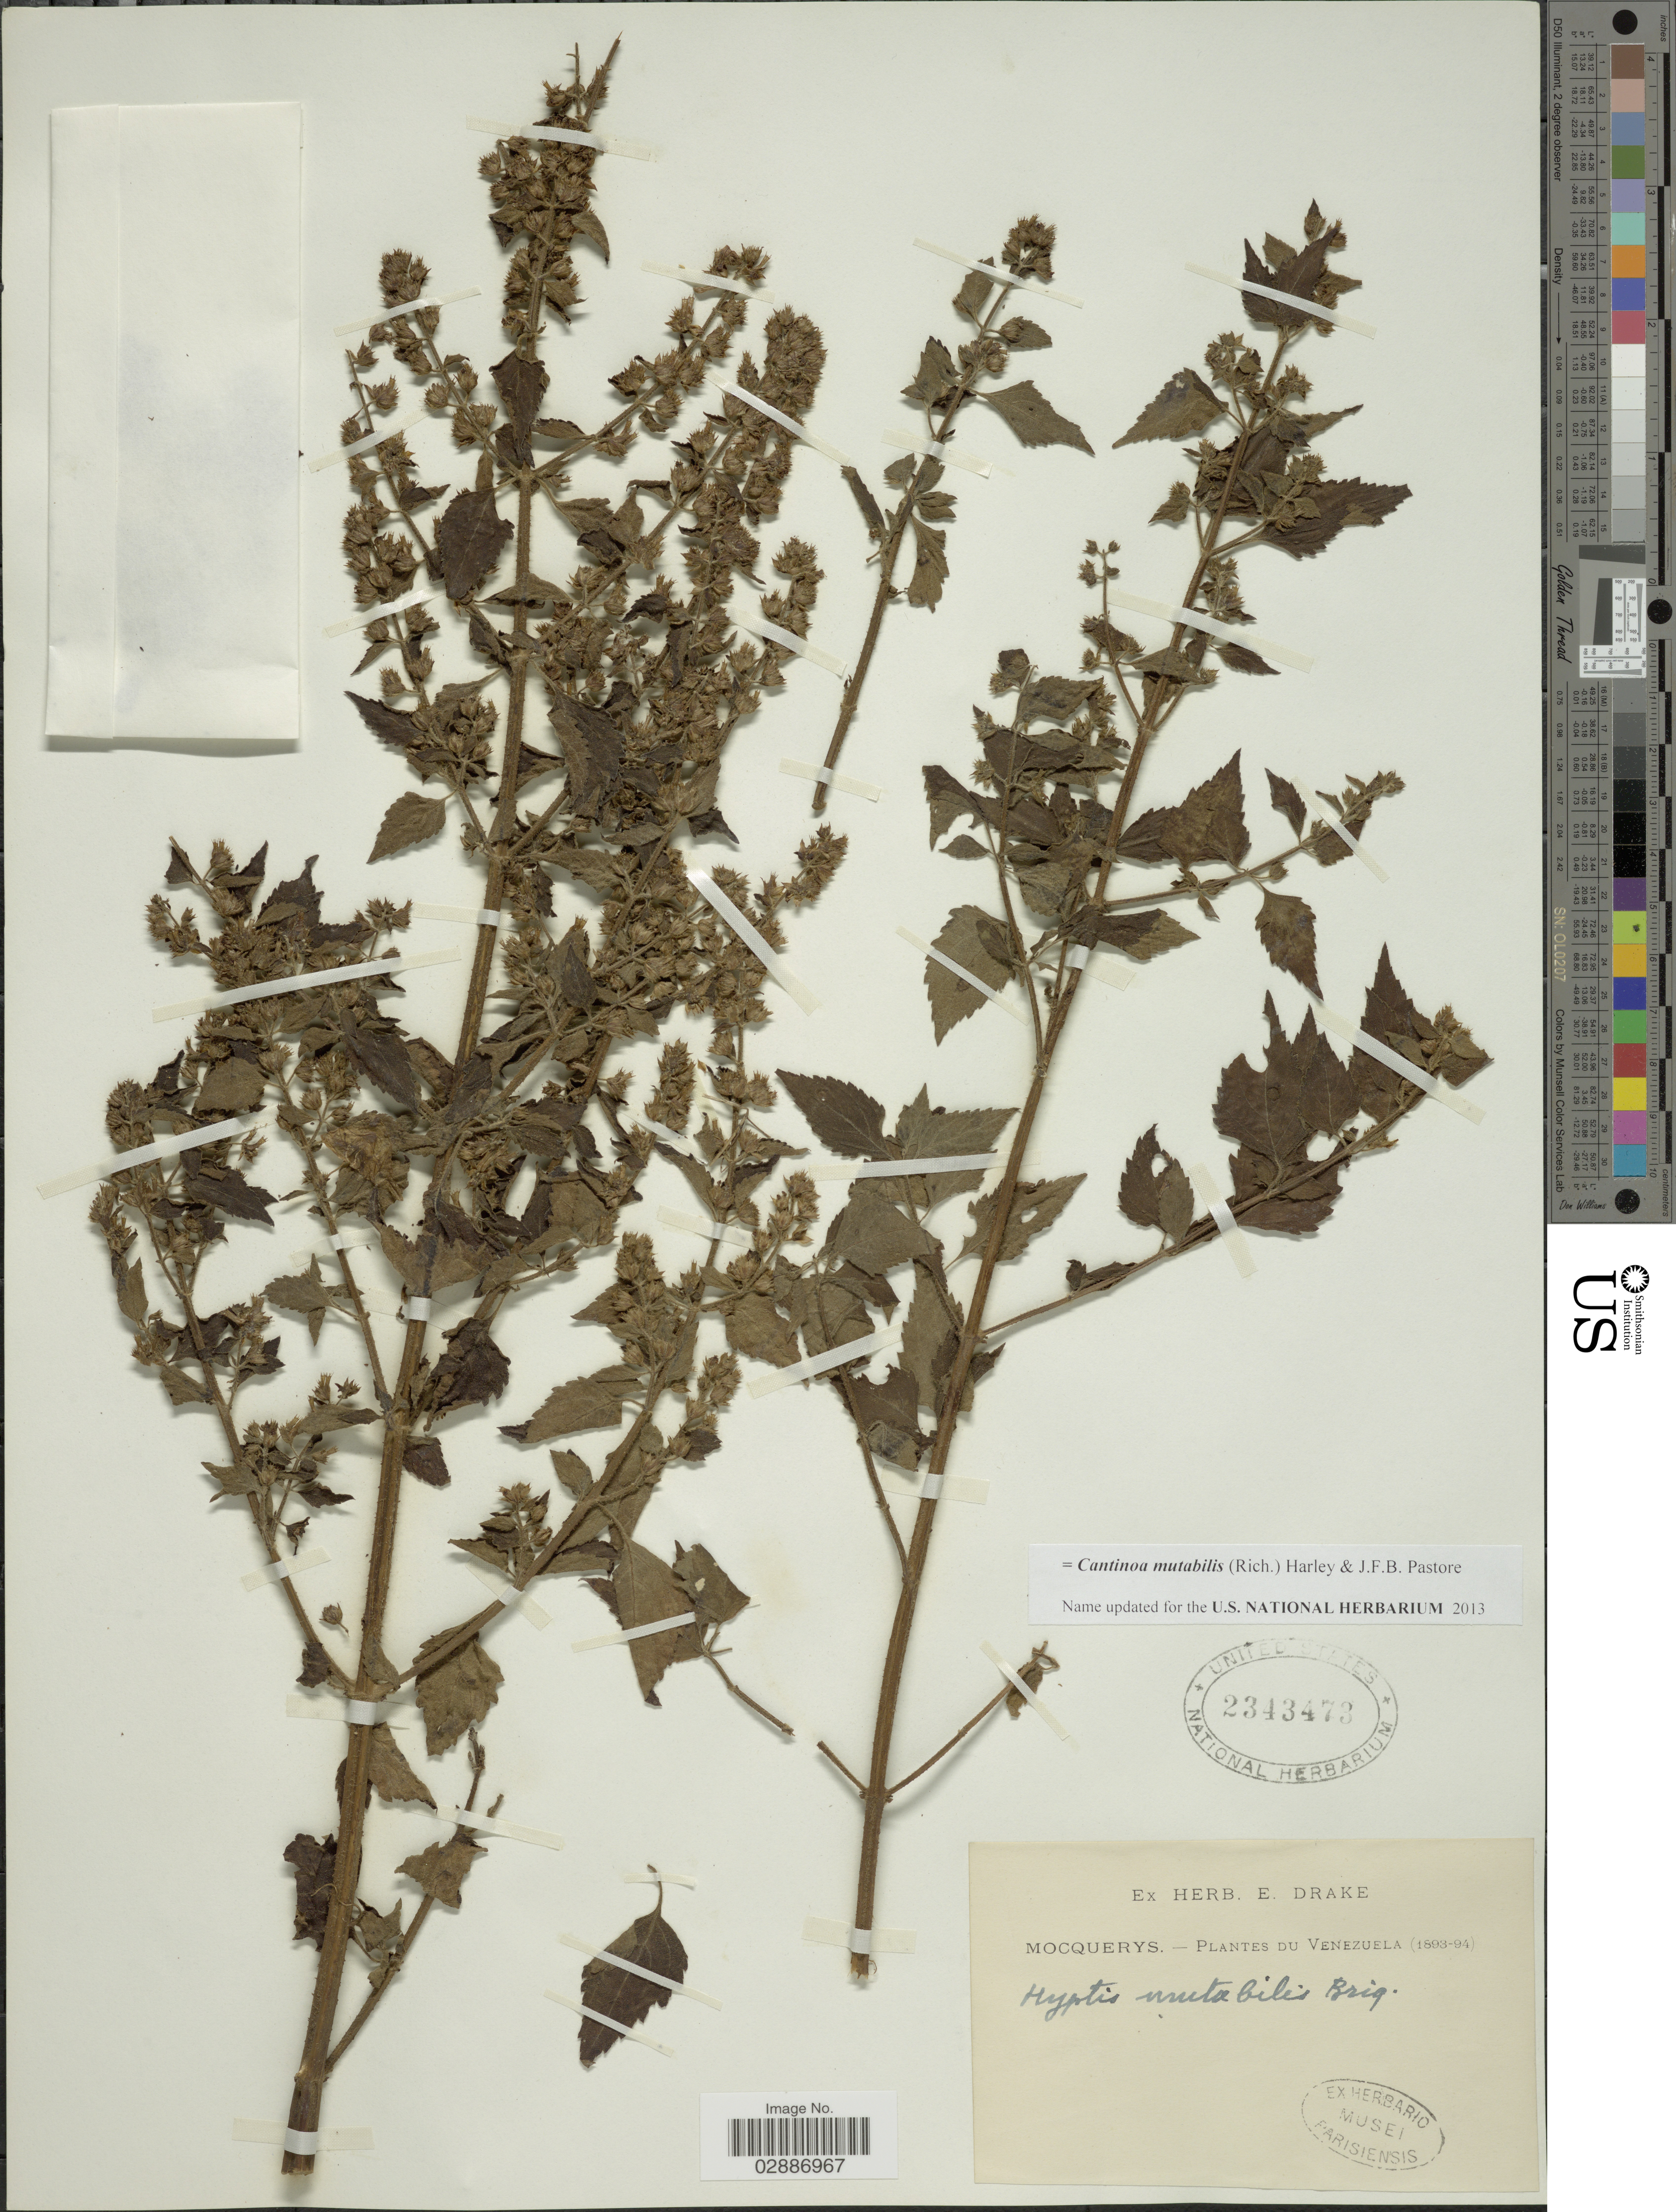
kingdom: Plantae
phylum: Tracheophyta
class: Magnoliopsida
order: Lamiales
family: Lamiaceae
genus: Cantinoa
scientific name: Cantinoa mutabilis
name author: (Epling) Harley & J.F.B. Pastore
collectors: A. Mocquerys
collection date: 1893/1894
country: Venezuela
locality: S.L.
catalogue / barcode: US 2343473